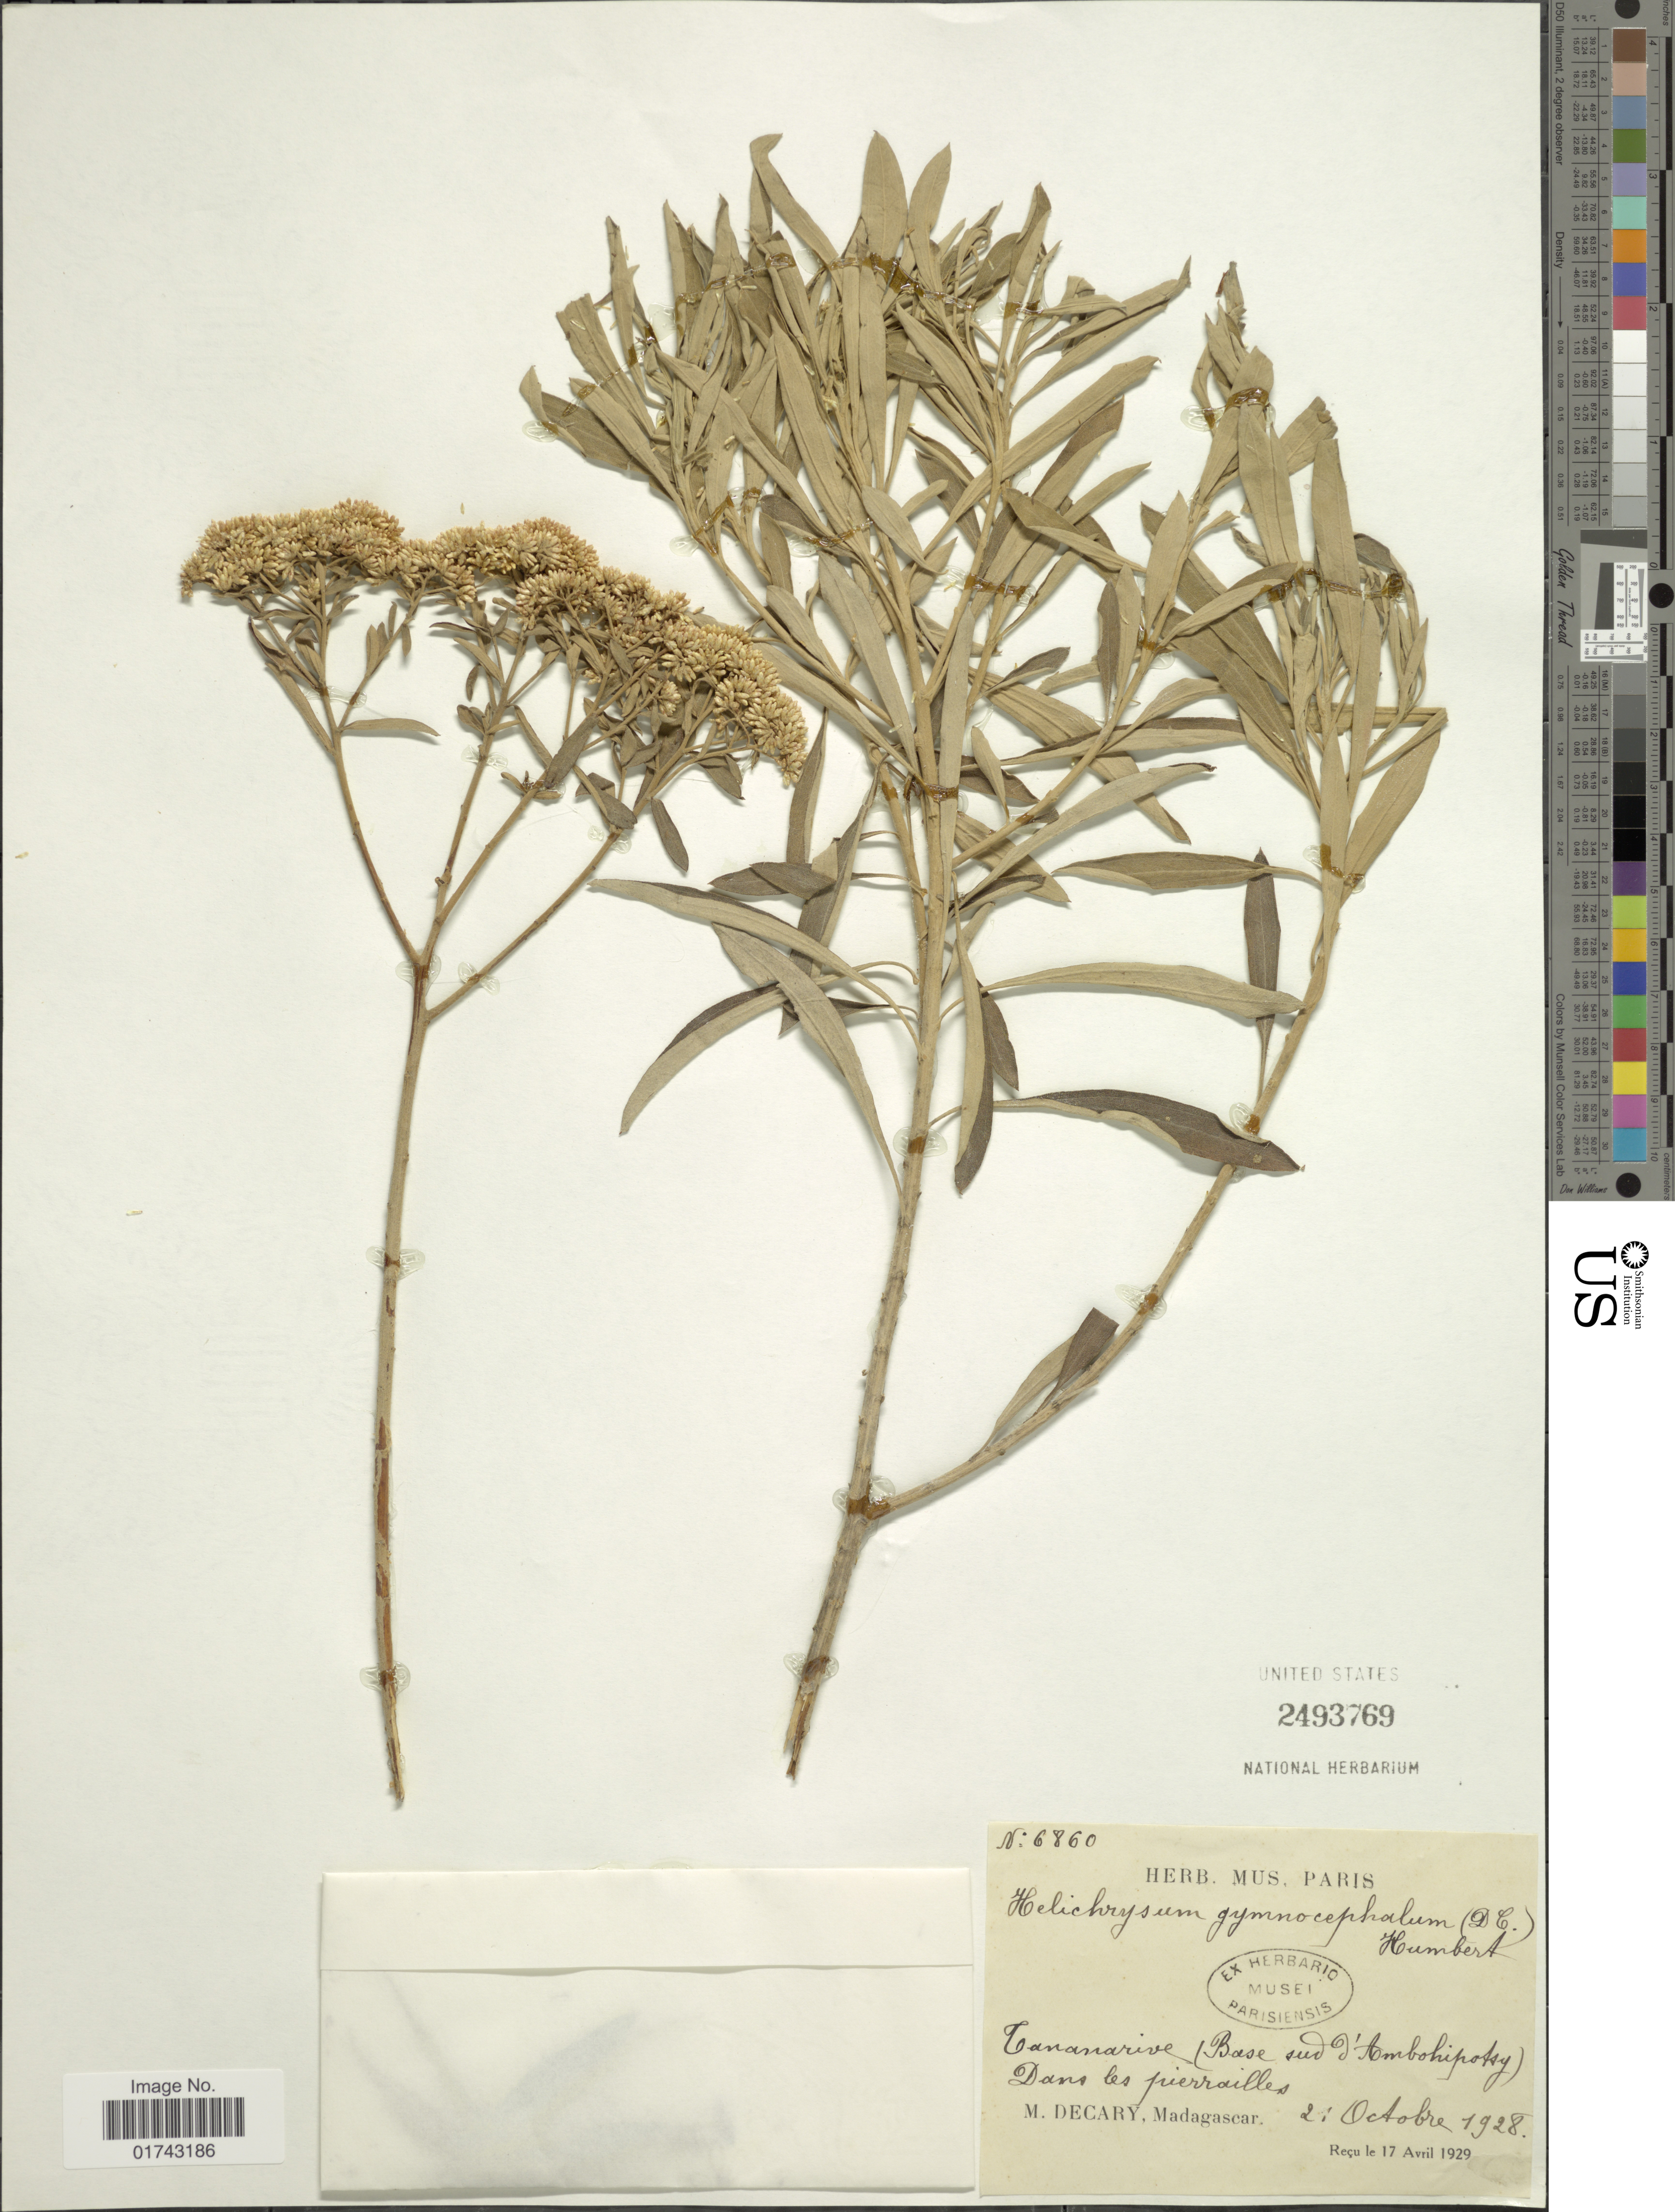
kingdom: Plantae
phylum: Tracheophyta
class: Magnoliopsida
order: Asterales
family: Asteraceae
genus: Helichrysum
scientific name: Helichrysum gymnocephalum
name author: (DC.) Humbert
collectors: R. Decary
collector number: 6860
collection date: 1928-10-02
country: Madagascar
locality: Cananarive (base sud l' Ambohipotsy) Dans les puerrailles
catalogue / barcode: US 2493769